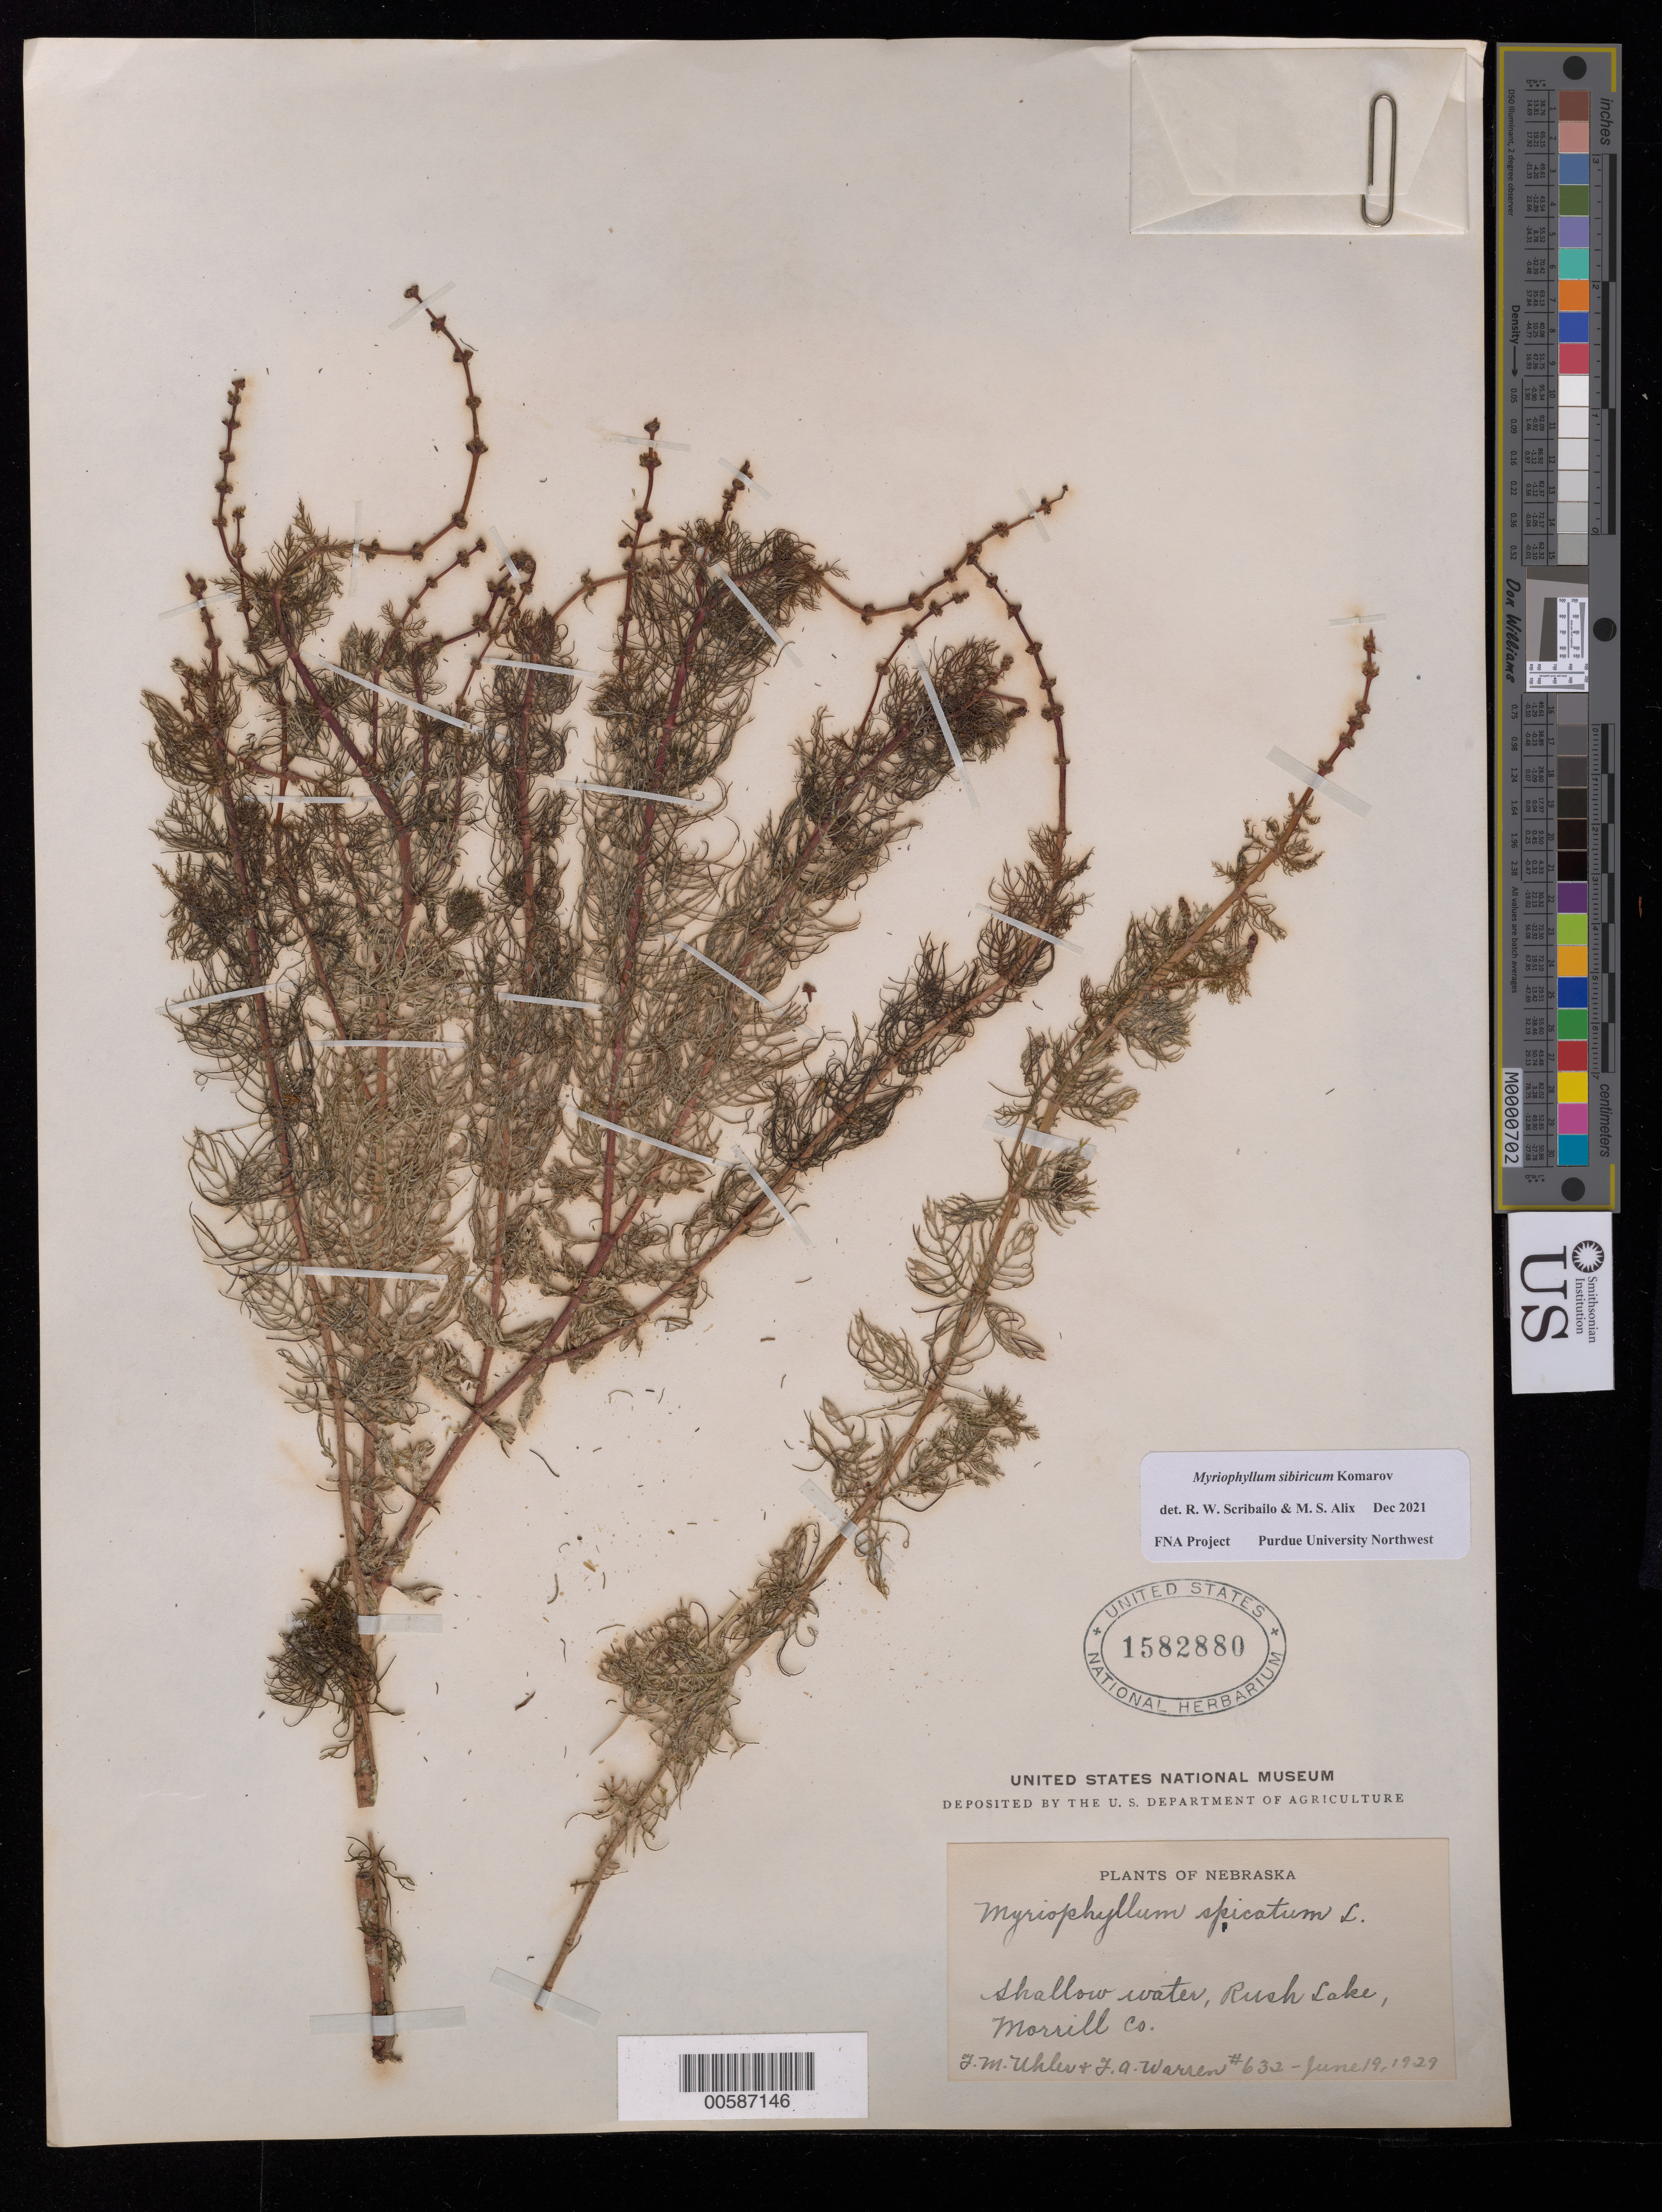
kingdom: Plantae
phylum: Tracheophyta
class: Magnoliopsida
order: Saxifragales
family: Haloragaceae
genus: Myriophyllum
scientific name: Myriophyllum sibiricum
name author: Kom.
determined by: Scribailo, R. W.; Alix, M. S.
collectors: F. M. Uhler & J. Warren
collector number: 632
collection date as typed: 19 Jun 1929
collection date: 1929-06-19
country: United States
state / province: Nebraska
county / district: Morrill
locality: Rush Lake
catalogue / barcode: US 1582880